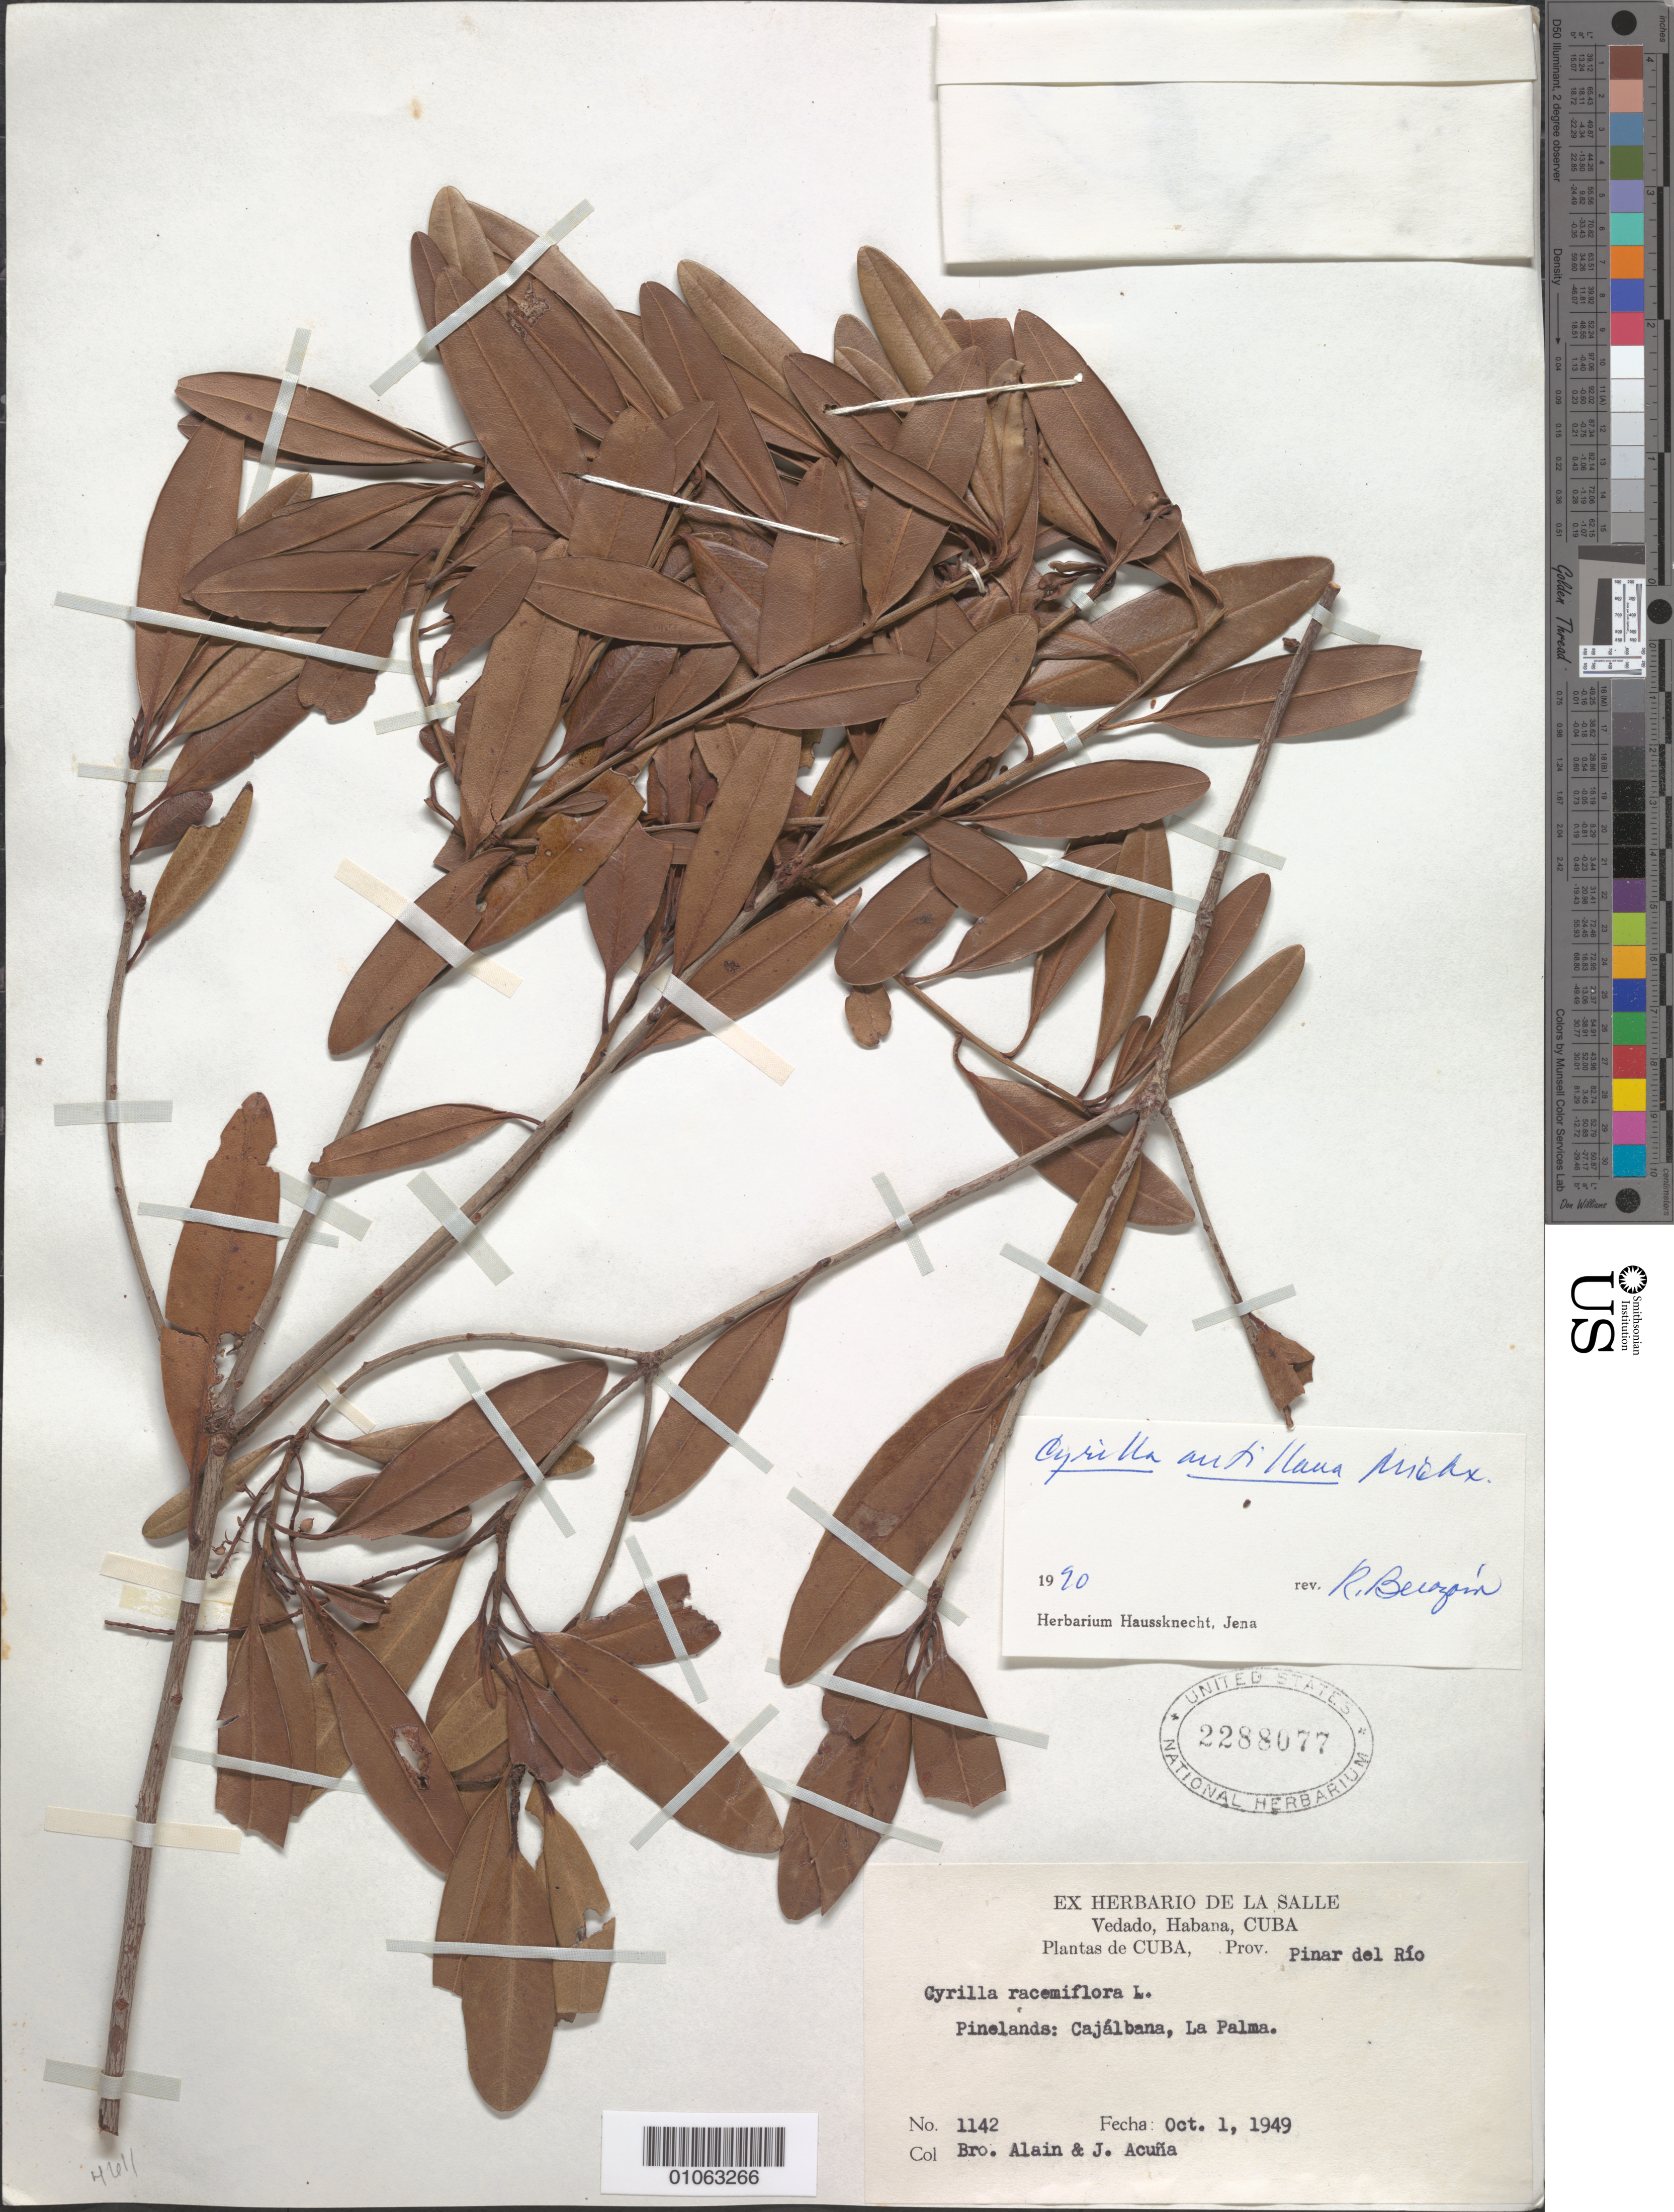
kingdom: Plantae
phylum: Tracheophyta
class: Magnoliopsida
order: Ericales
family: Cyrillaceae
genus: Cyrilla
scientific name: Cyrilla antillana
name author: Michx.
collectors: A. H. Liogier & J. Acuña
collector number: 1142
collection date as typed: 01 Oct 1949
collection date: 1949-10-01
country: Cuba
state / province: Pinar del Rio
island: Cuba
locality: Pinelands: Cajalbana, La Palma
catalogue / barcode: US 2288077